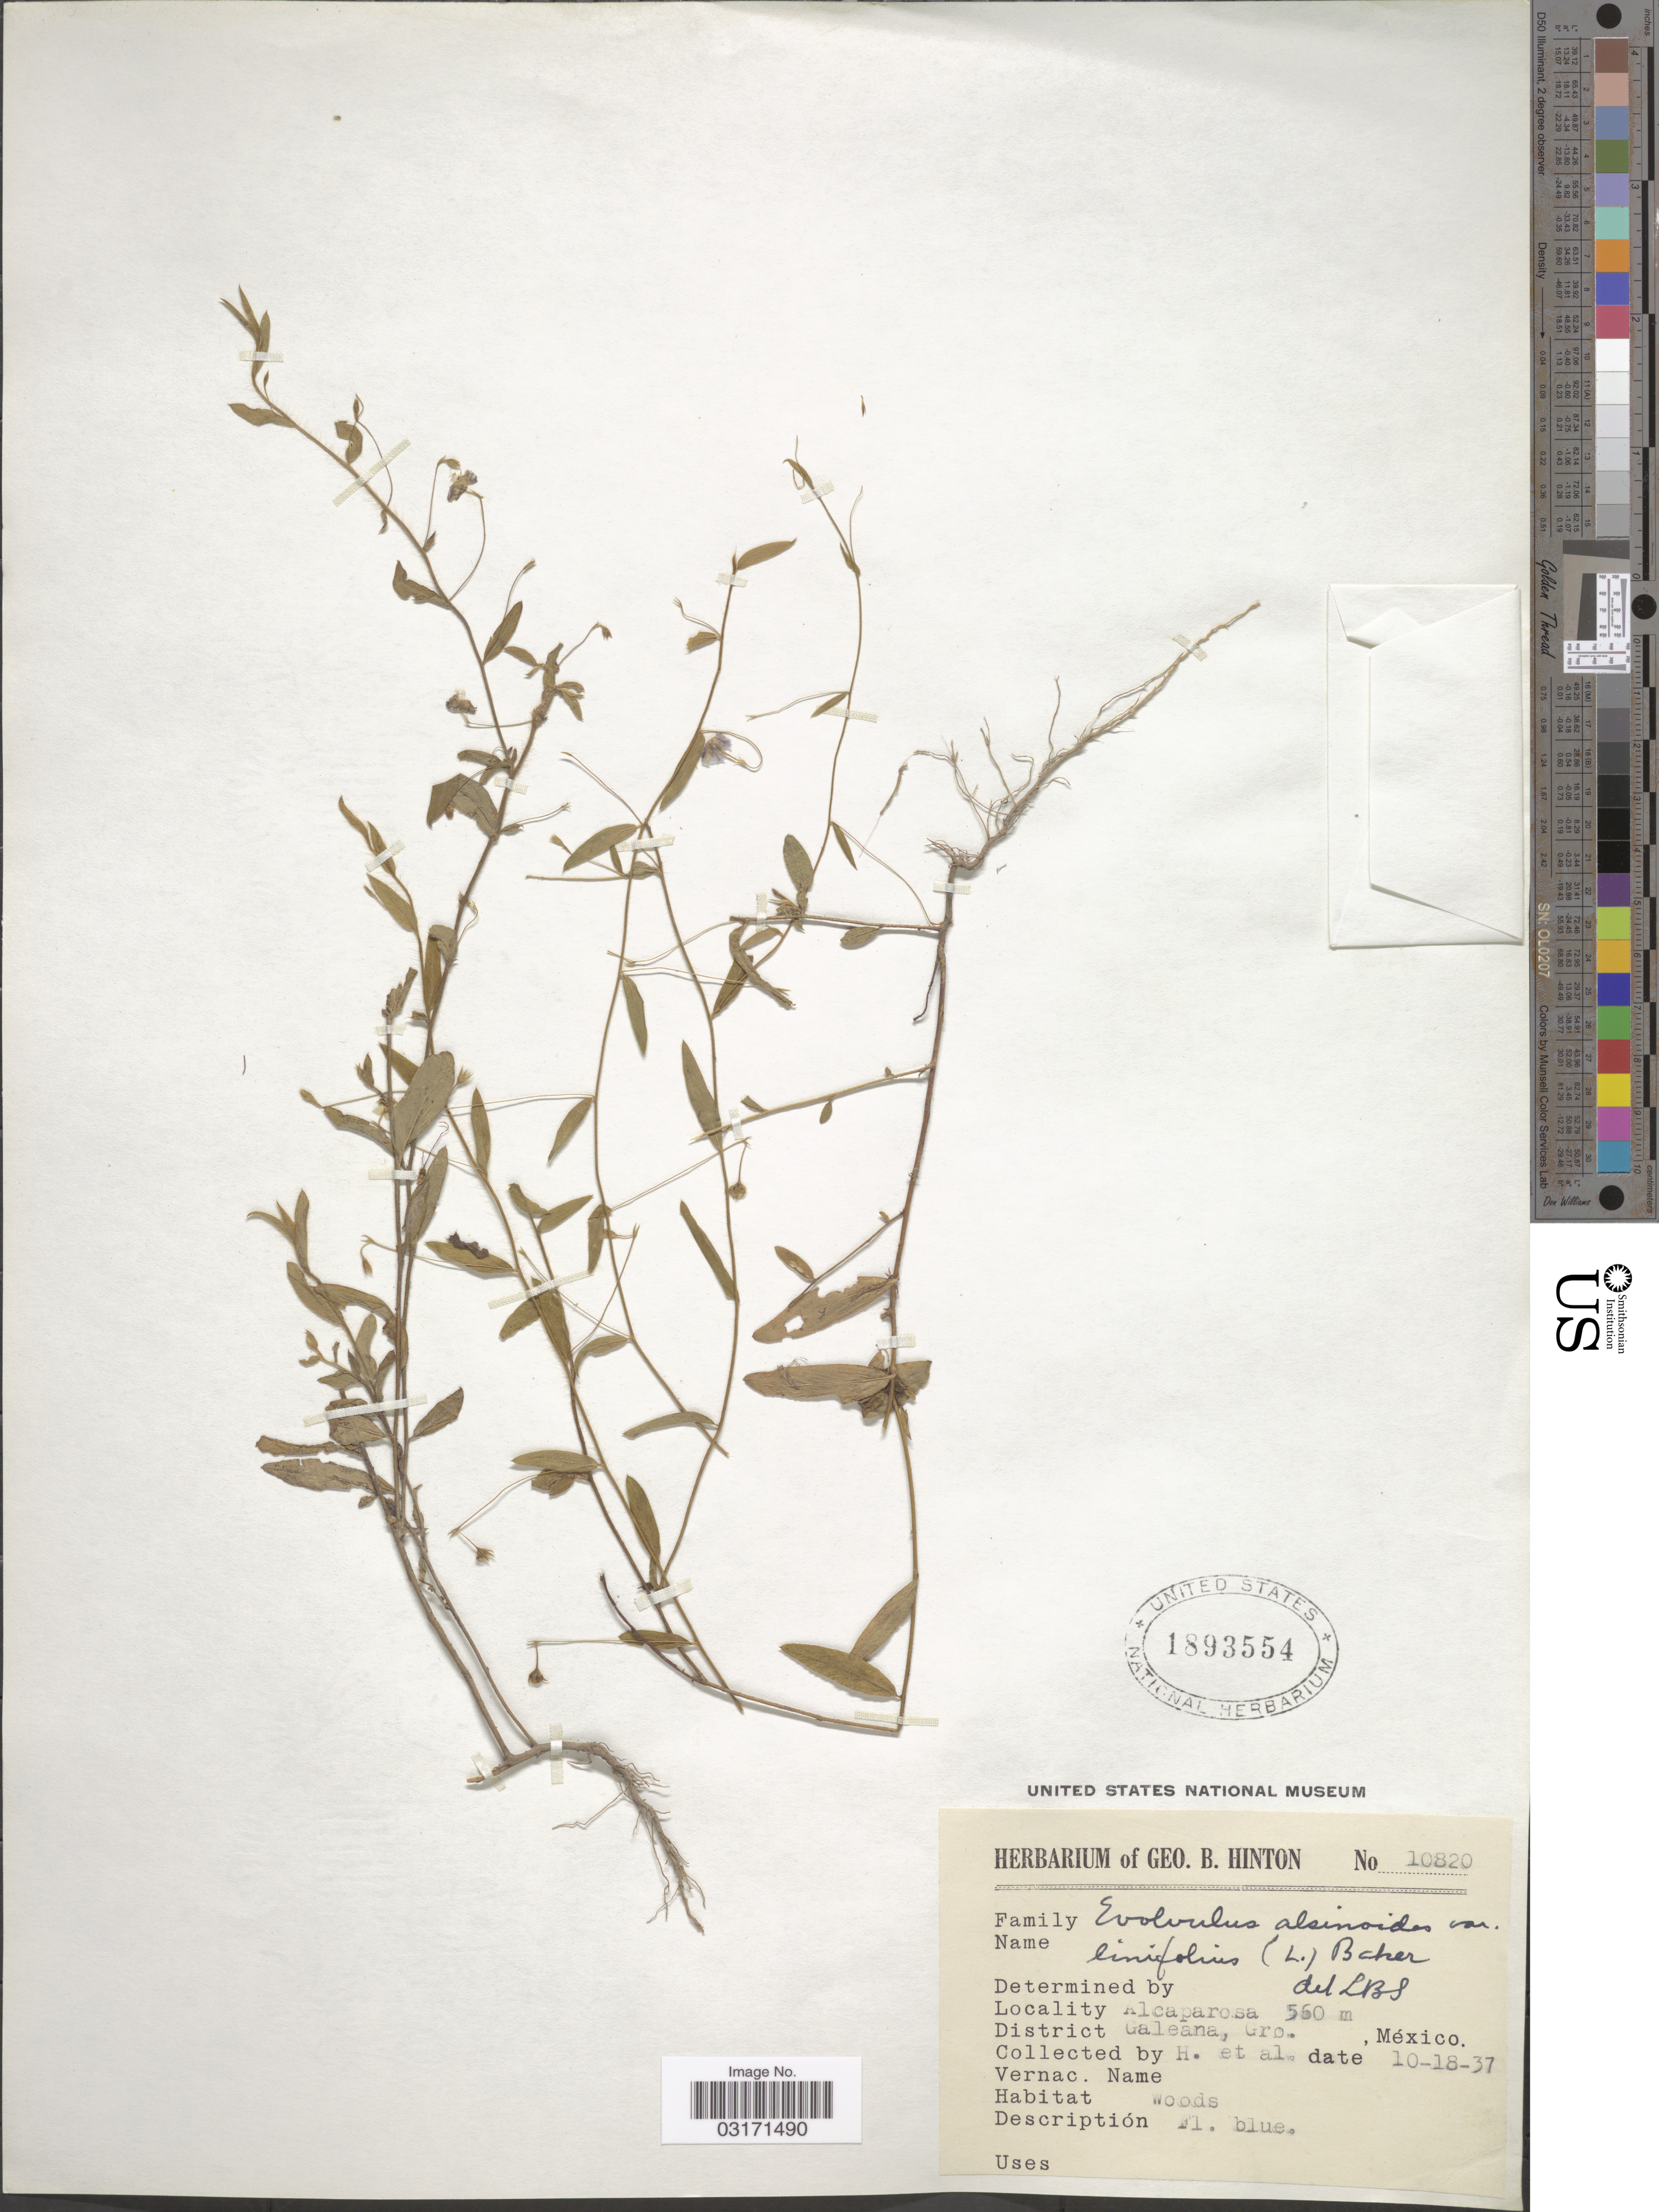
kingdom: Plantae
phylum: Tracheophyta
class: Magnoliopsida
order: Solanales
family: Convolvulaceae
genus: Evolvulus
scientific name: Evolvulus alsinoides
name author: (L.) L.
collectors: G. B. Hinton & et al.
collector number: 10820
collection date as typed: Transcribed d/m/y: 18/10/37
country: Mexico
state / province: Guerrero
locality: Alcaparosa, District Galeana, Gro., México.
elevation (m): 560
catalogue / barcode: US 1893554